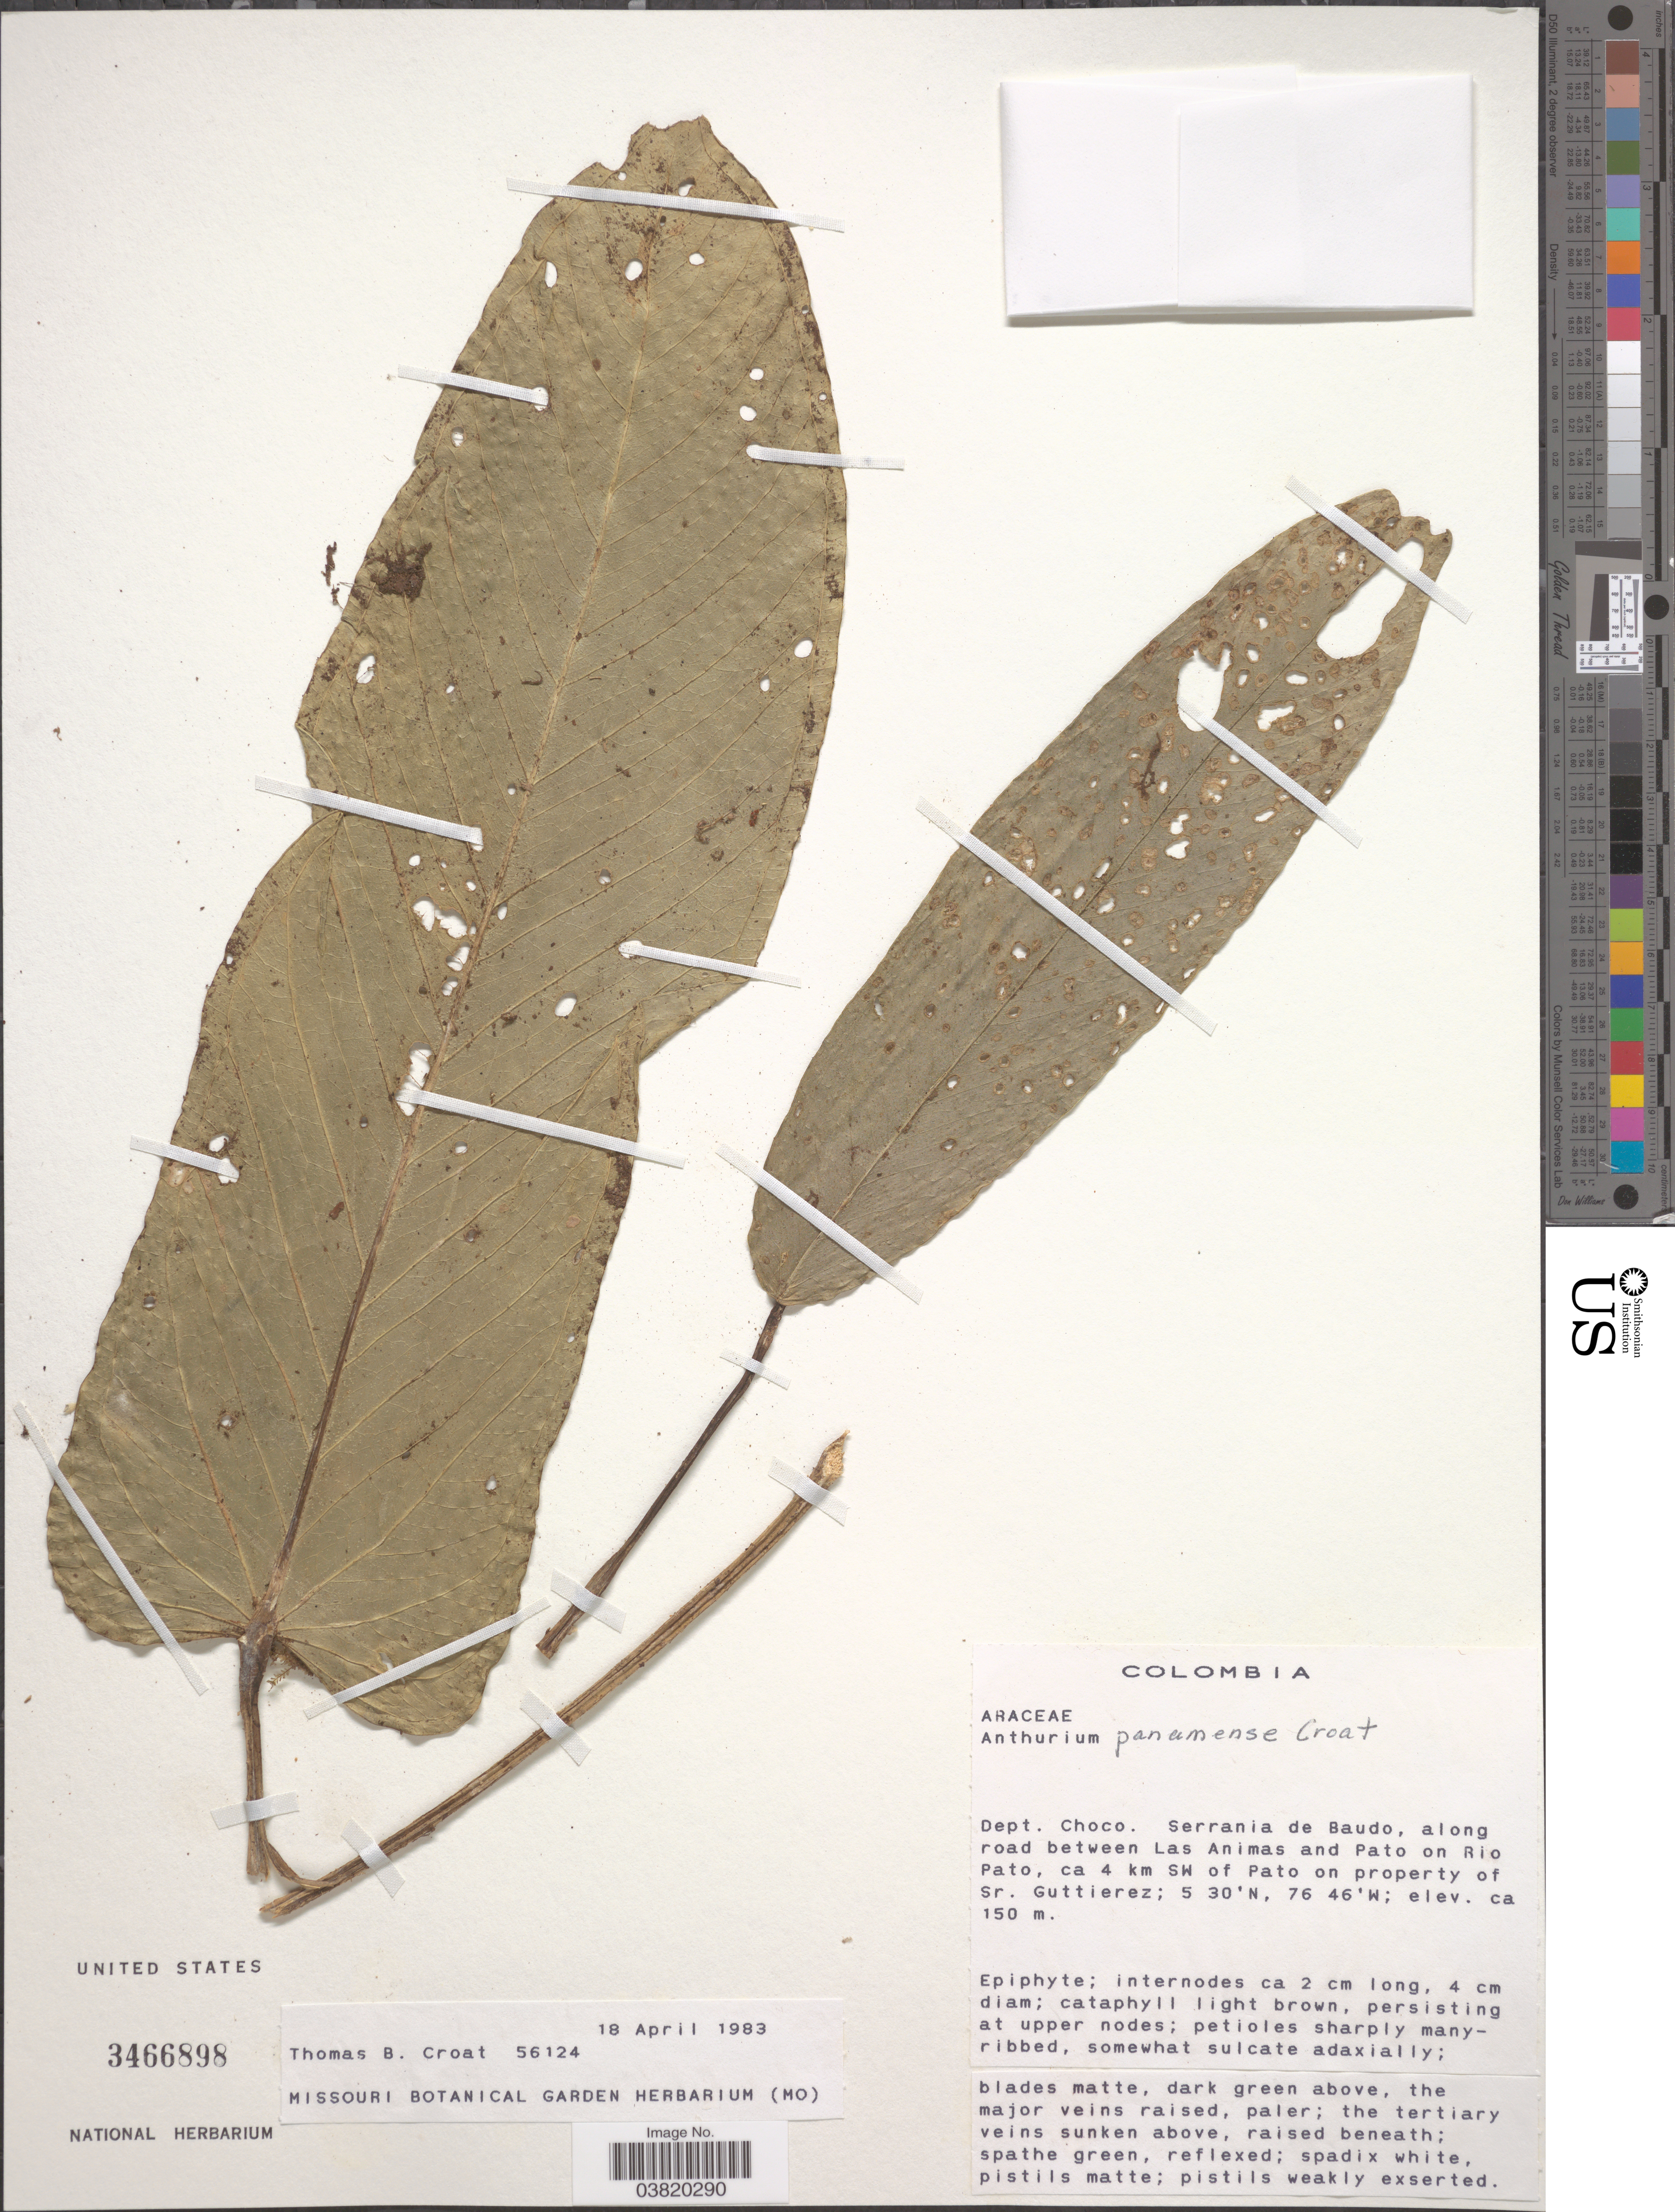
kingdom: Plantae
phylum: Tracheophyta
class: Liliopsida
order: Alismatales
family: Araceae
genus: Anthurium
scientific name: Anthurium panamense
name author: Croat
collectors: T. B. Croat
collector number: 56124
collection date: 1983-04-18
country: Colombia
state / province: Chocó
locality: Dept. Choco. Serrania de Baudo, along road between Las Animas and Pato on Rio Pato, ca 4 km SW of Pato on property of Sr. Guttierez.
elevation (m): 150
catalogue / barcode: US 3466898